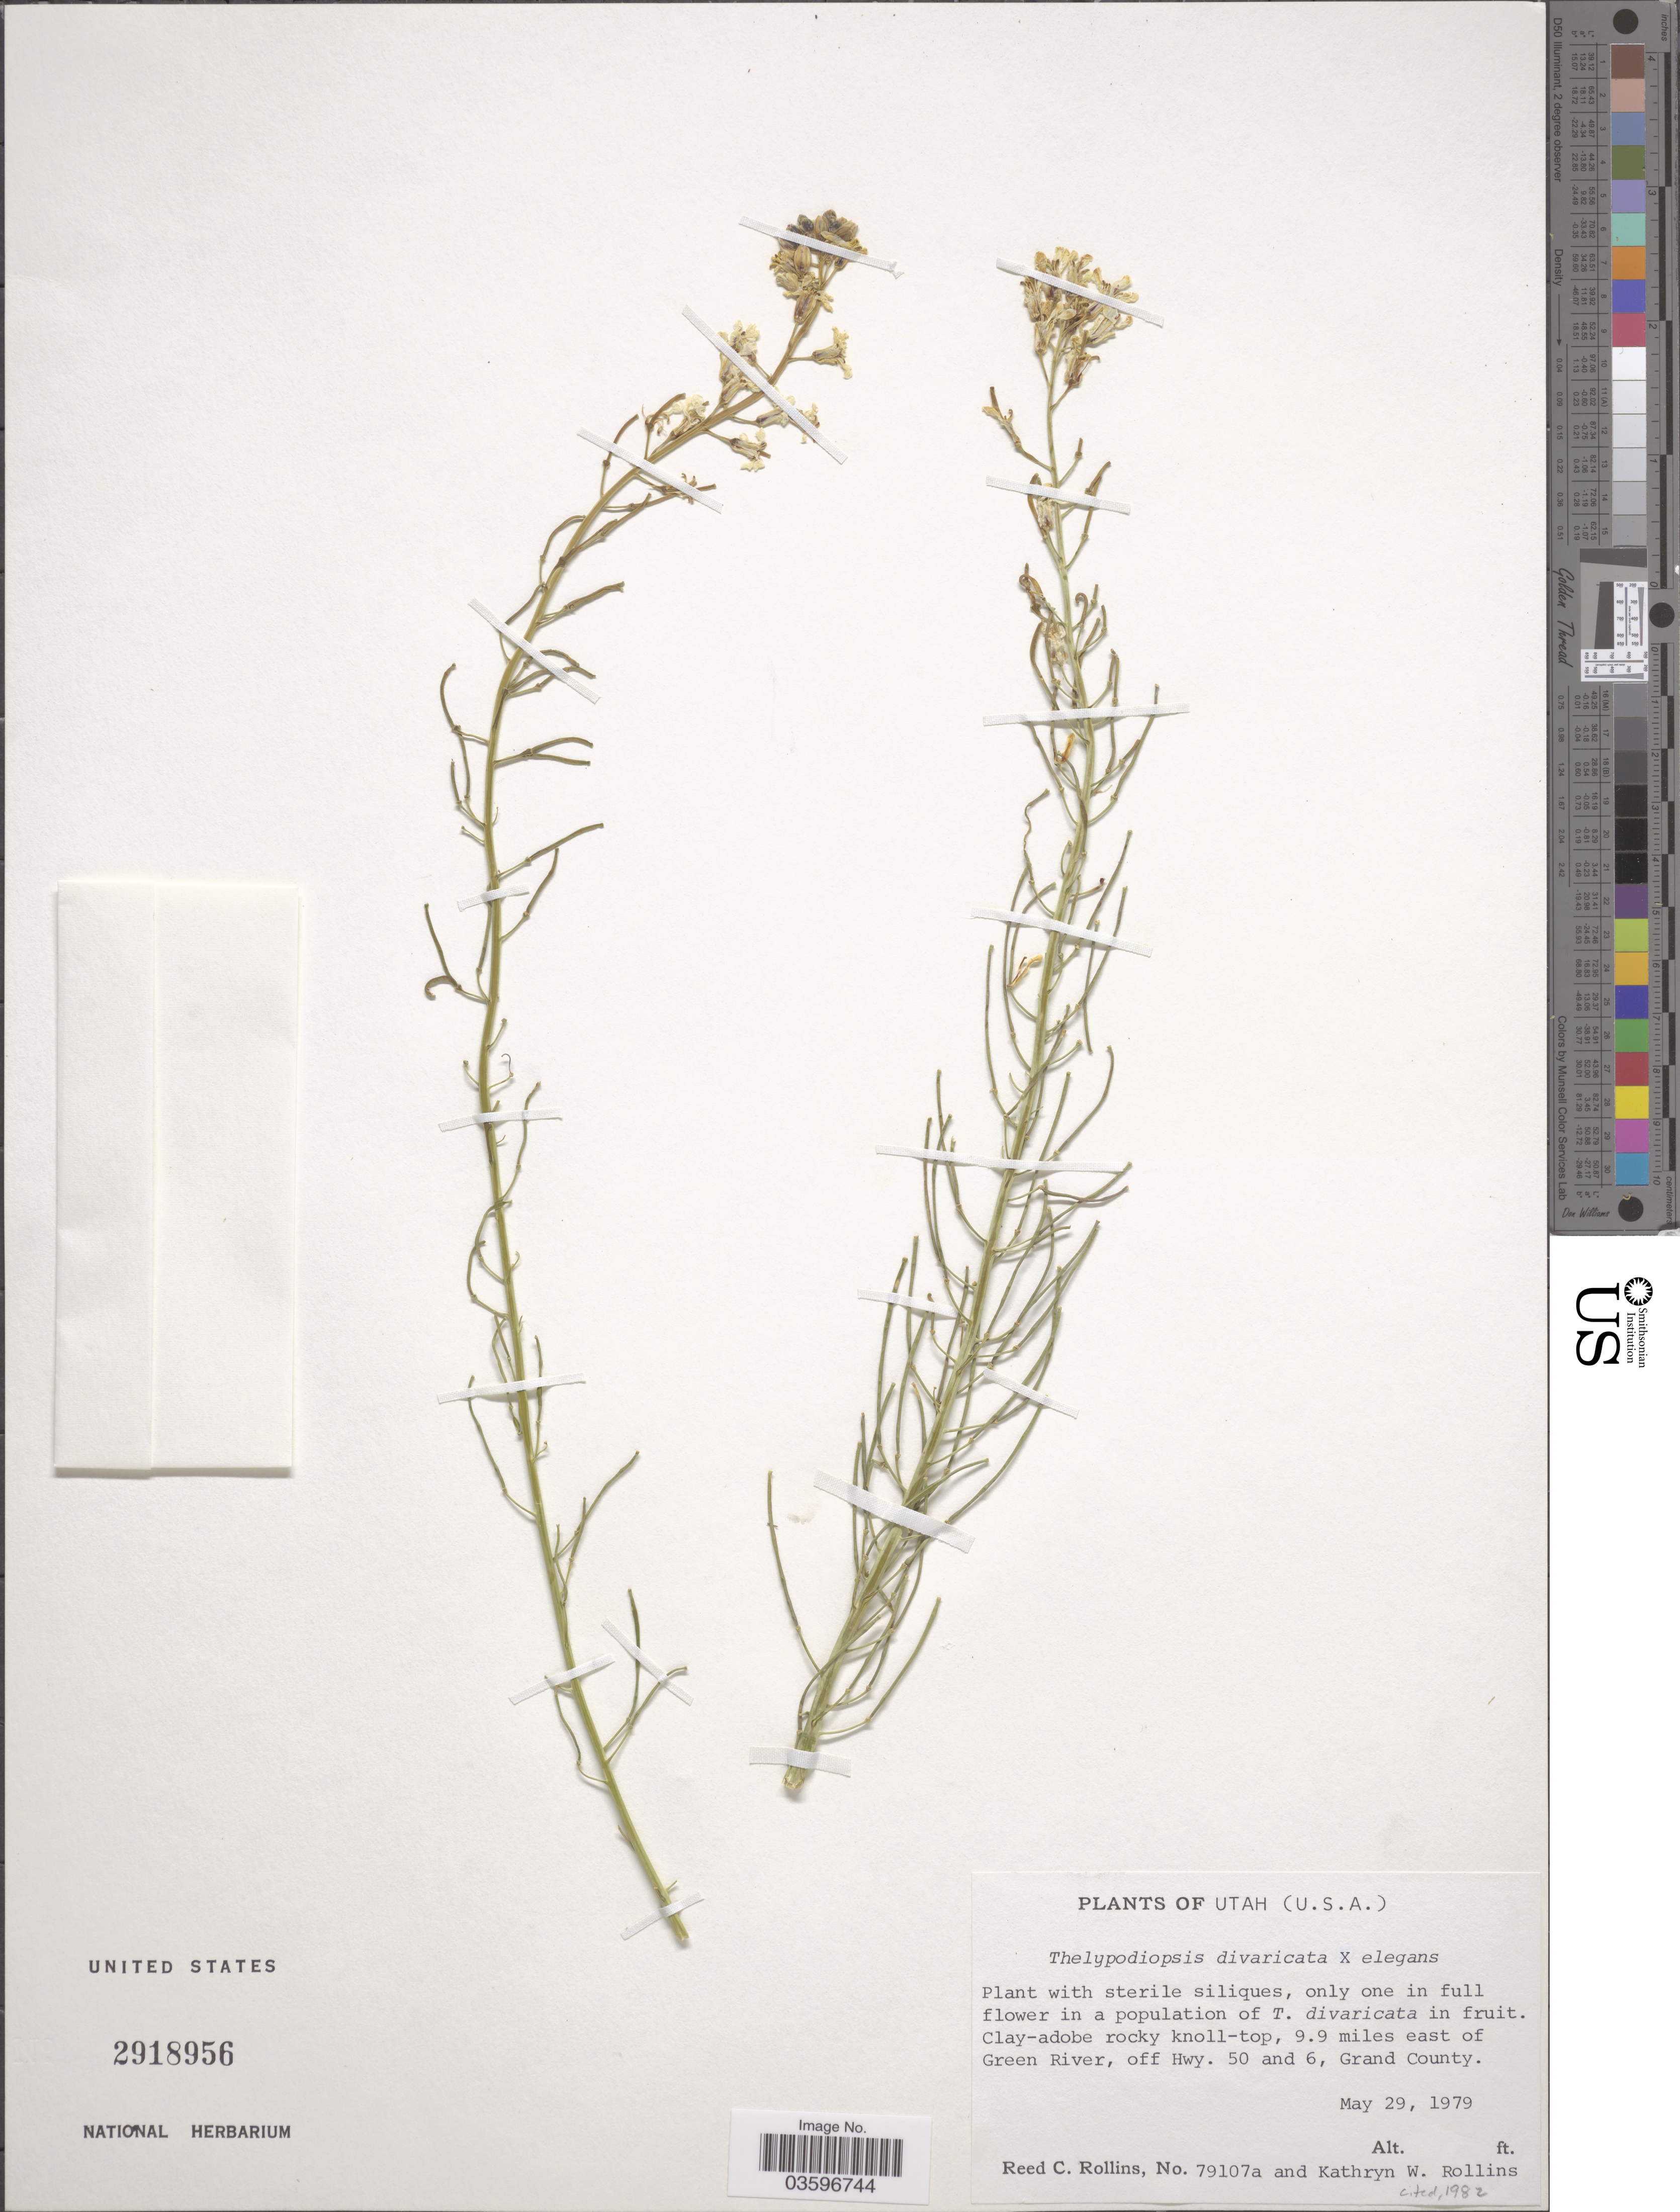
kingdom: Plantae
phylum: Tracheophyta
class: Magnoliopsida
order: Brassicales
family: Brassicaceae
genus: Thelypodiopsis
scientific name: Thelypodiopsis divaricata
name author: (Rollins) S.L. Welsh & Reveal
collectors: R. C. Rollins & K. W. Rollins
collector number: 79107a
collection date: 1979-05-29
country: United States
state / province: Utah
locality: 9.9 miles east of Green River, off Hwy. 50 and 6, Grand County.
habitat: clay adobe rocky knoll top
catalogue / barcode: US 2918956